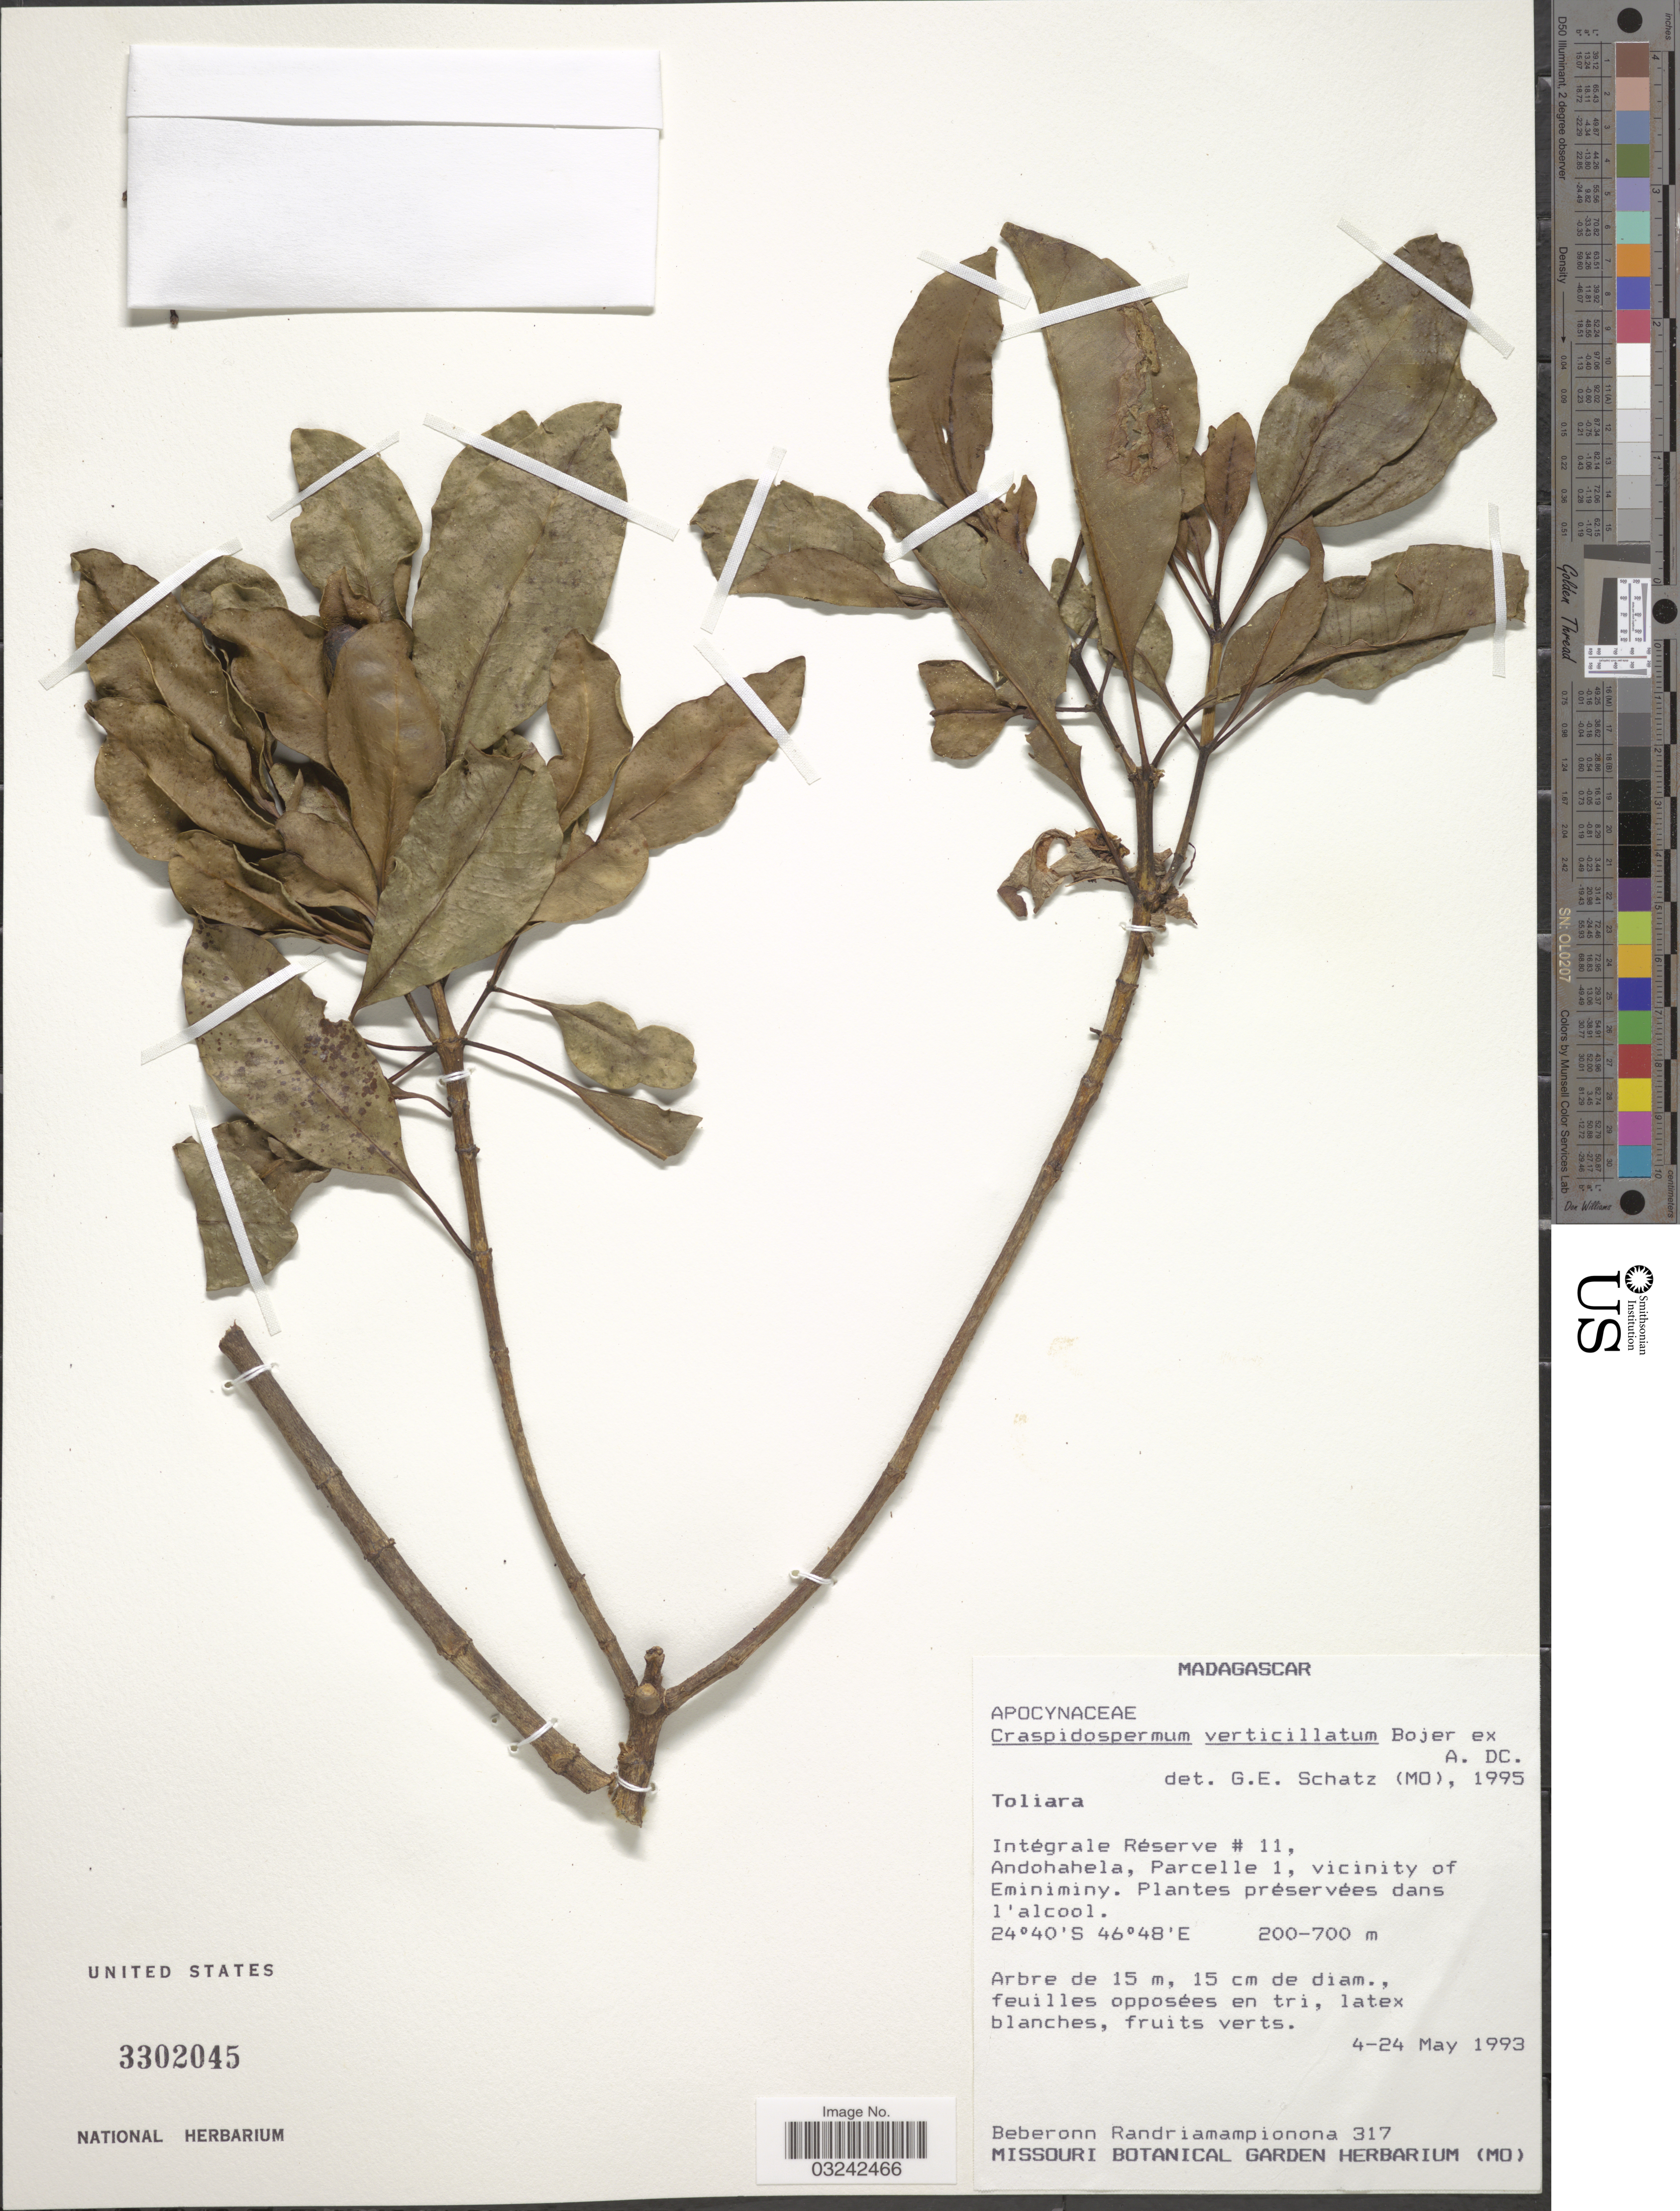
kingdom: Plantae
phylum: Tracheophyta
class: Magnoliopsida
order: Gentianales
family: Apocynaceae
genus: Craspidospermum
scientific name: Craspidospermum verticillatum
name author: Bojer ex A. DC.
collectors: B. Randriamampionona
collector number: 317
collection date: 1993-05-04/1993-05-24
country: Madagascar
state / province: Anosy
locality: Intégrale Réserve # 11, Andohahela, Parcelle 1, vicinity of Eminiminy.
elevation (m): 200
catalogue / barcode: US 3302045